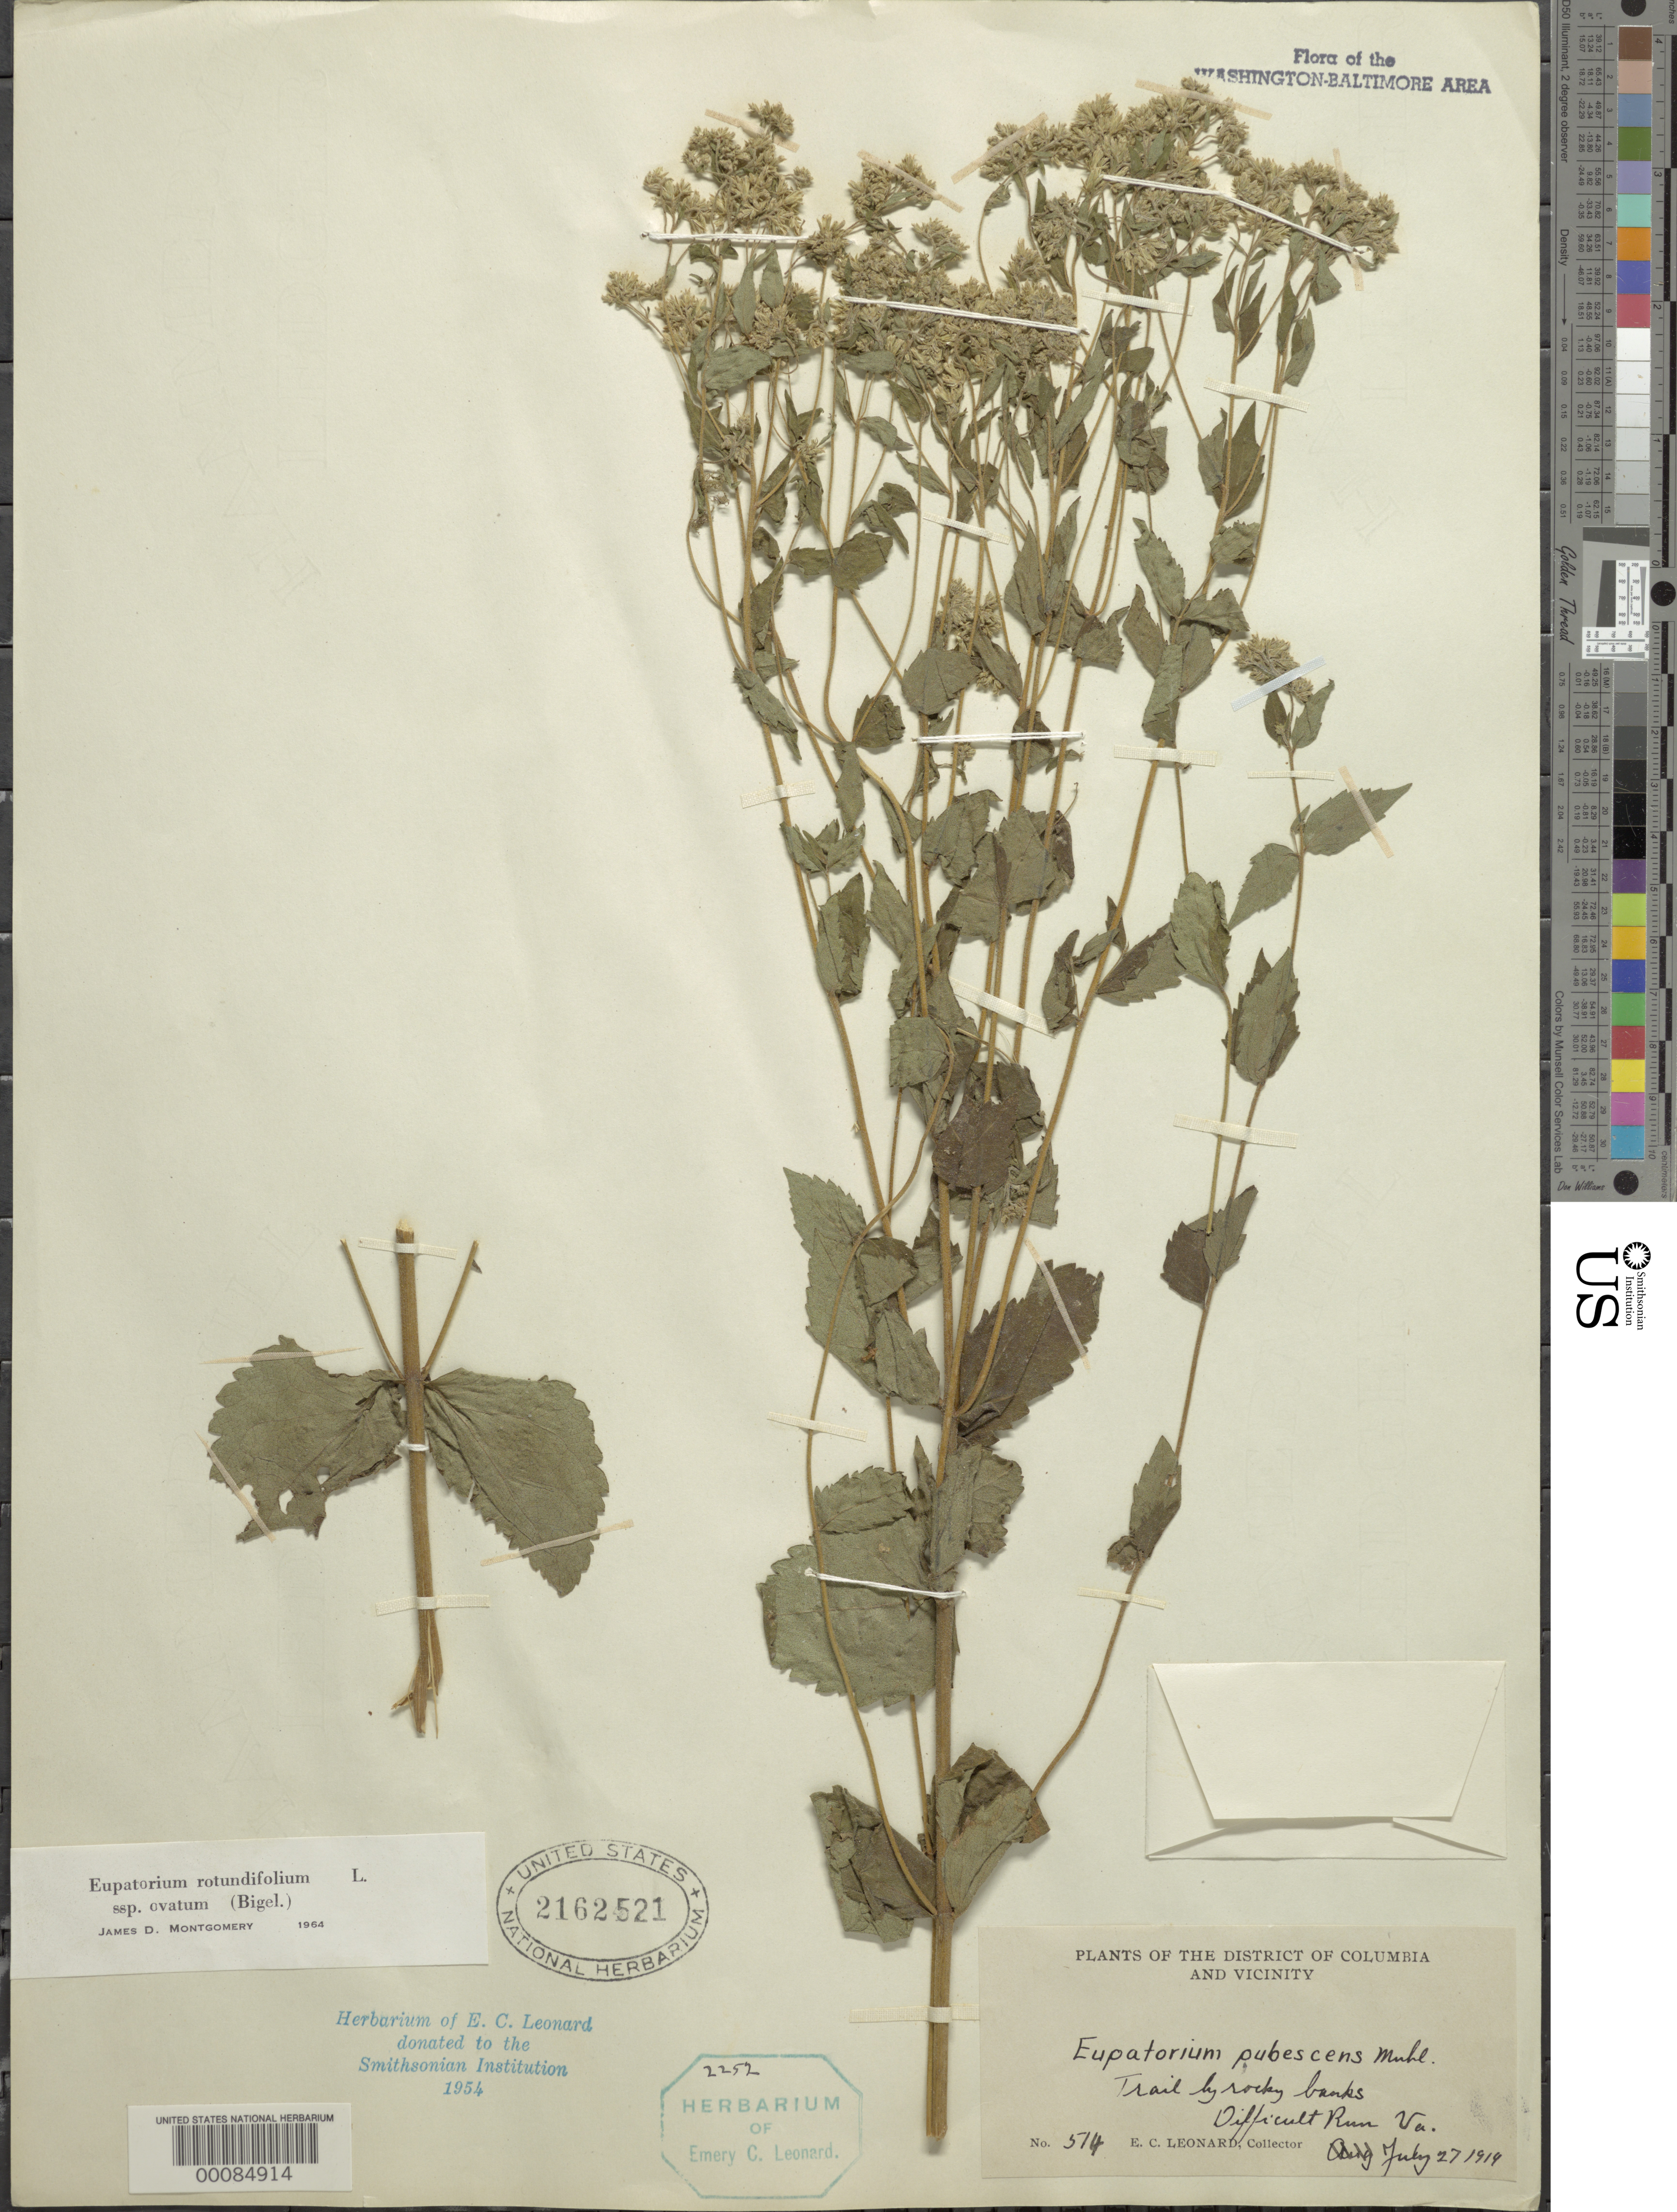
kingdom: Plantae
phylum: Tracheophyta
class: Magnoliopsida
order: Asterales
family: Asteraceae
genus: Eupatorium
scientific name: Eupatorium rotundifolium var. ovatum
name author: (Bigelow) J.D. Montgom. & Fairbrothers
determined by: Montgomery, J. D.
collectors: E. C. Leonard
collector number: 514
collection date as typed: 27 Jul 1919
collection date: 1919-07-27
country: United States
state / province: Virginia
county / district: Fairfax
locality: Difficult Run C. & O. Canal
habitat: Trail by rocky banks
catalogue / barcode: US 2162521